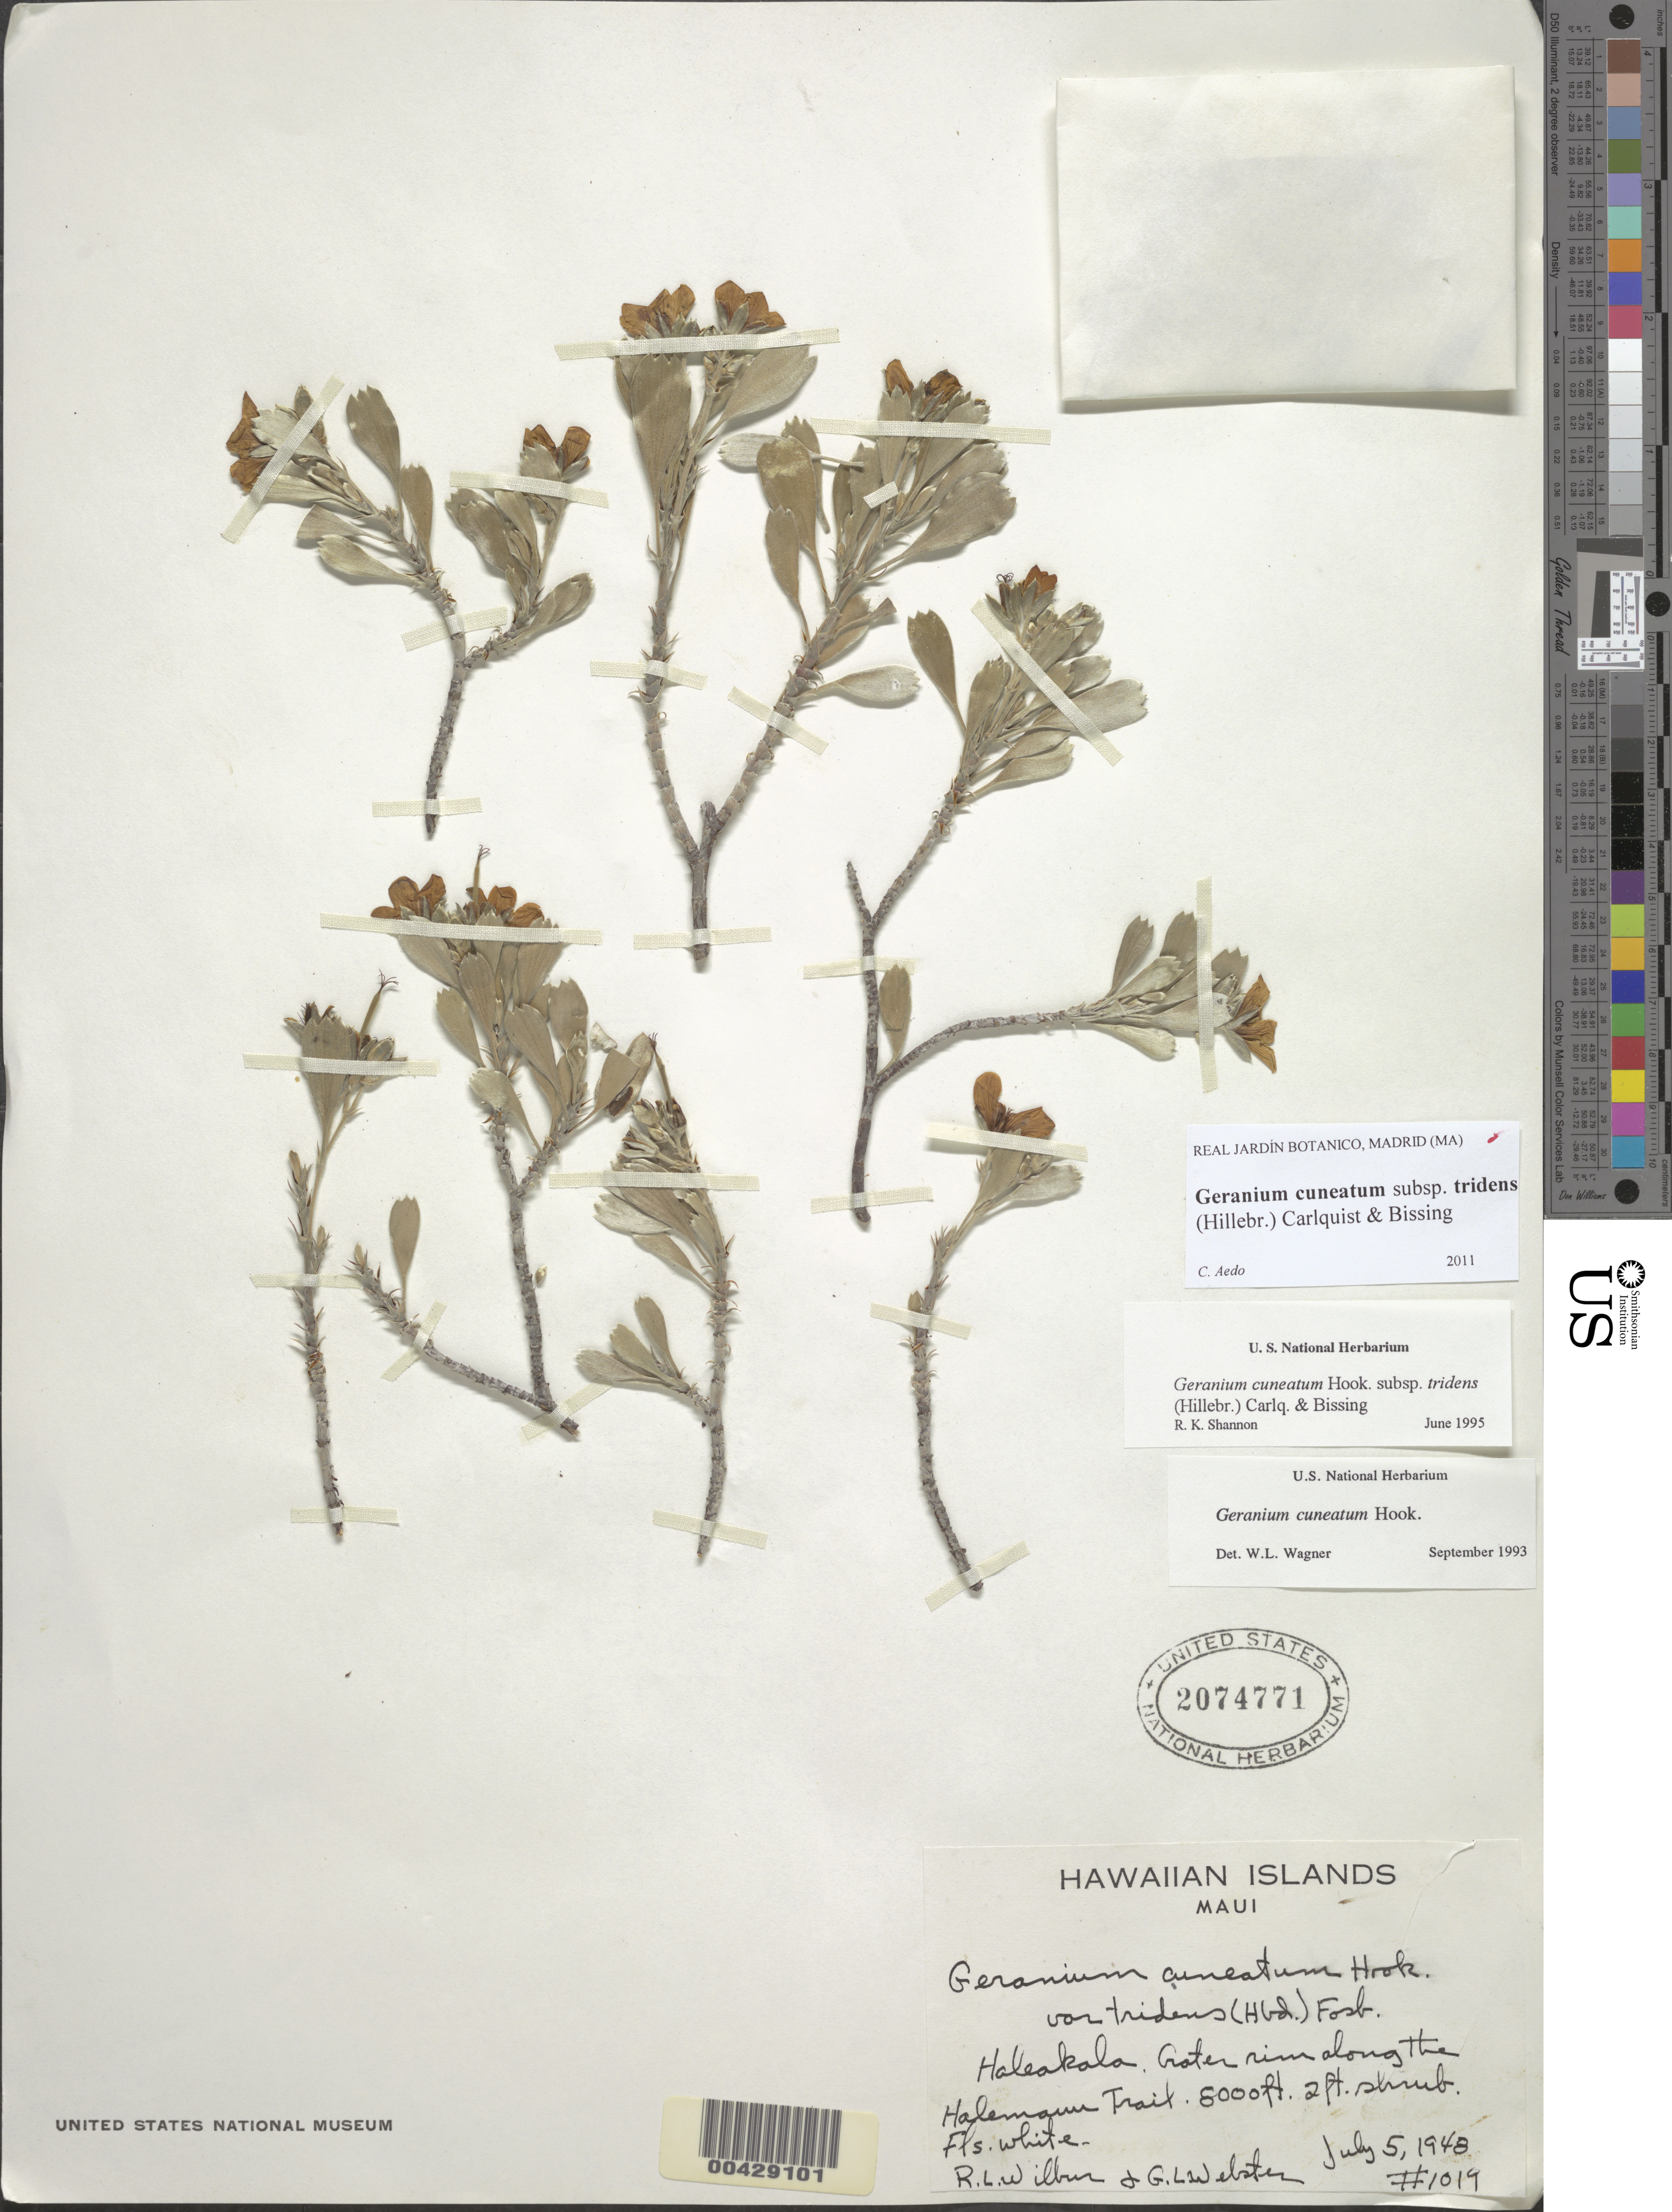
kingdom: Plantae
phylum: Tracheophyta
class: Magnoliopsida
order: Geraniales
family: Geraniaceae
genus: Geranium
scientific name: Geranium cuneatum subsp. tridens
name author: (Hillebr.) Carlquist & Bissing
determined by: Aedo, C.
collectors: R. L. Wilbur & G. L. Webster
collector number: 1019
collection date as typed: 5 Jul 1948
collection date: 1948-07-05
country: United States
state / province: Hawaii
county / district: Maui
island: Maui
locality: Haleakala, crater rim along the Halemanu Trail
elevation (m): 2438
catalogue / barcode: US 2074771